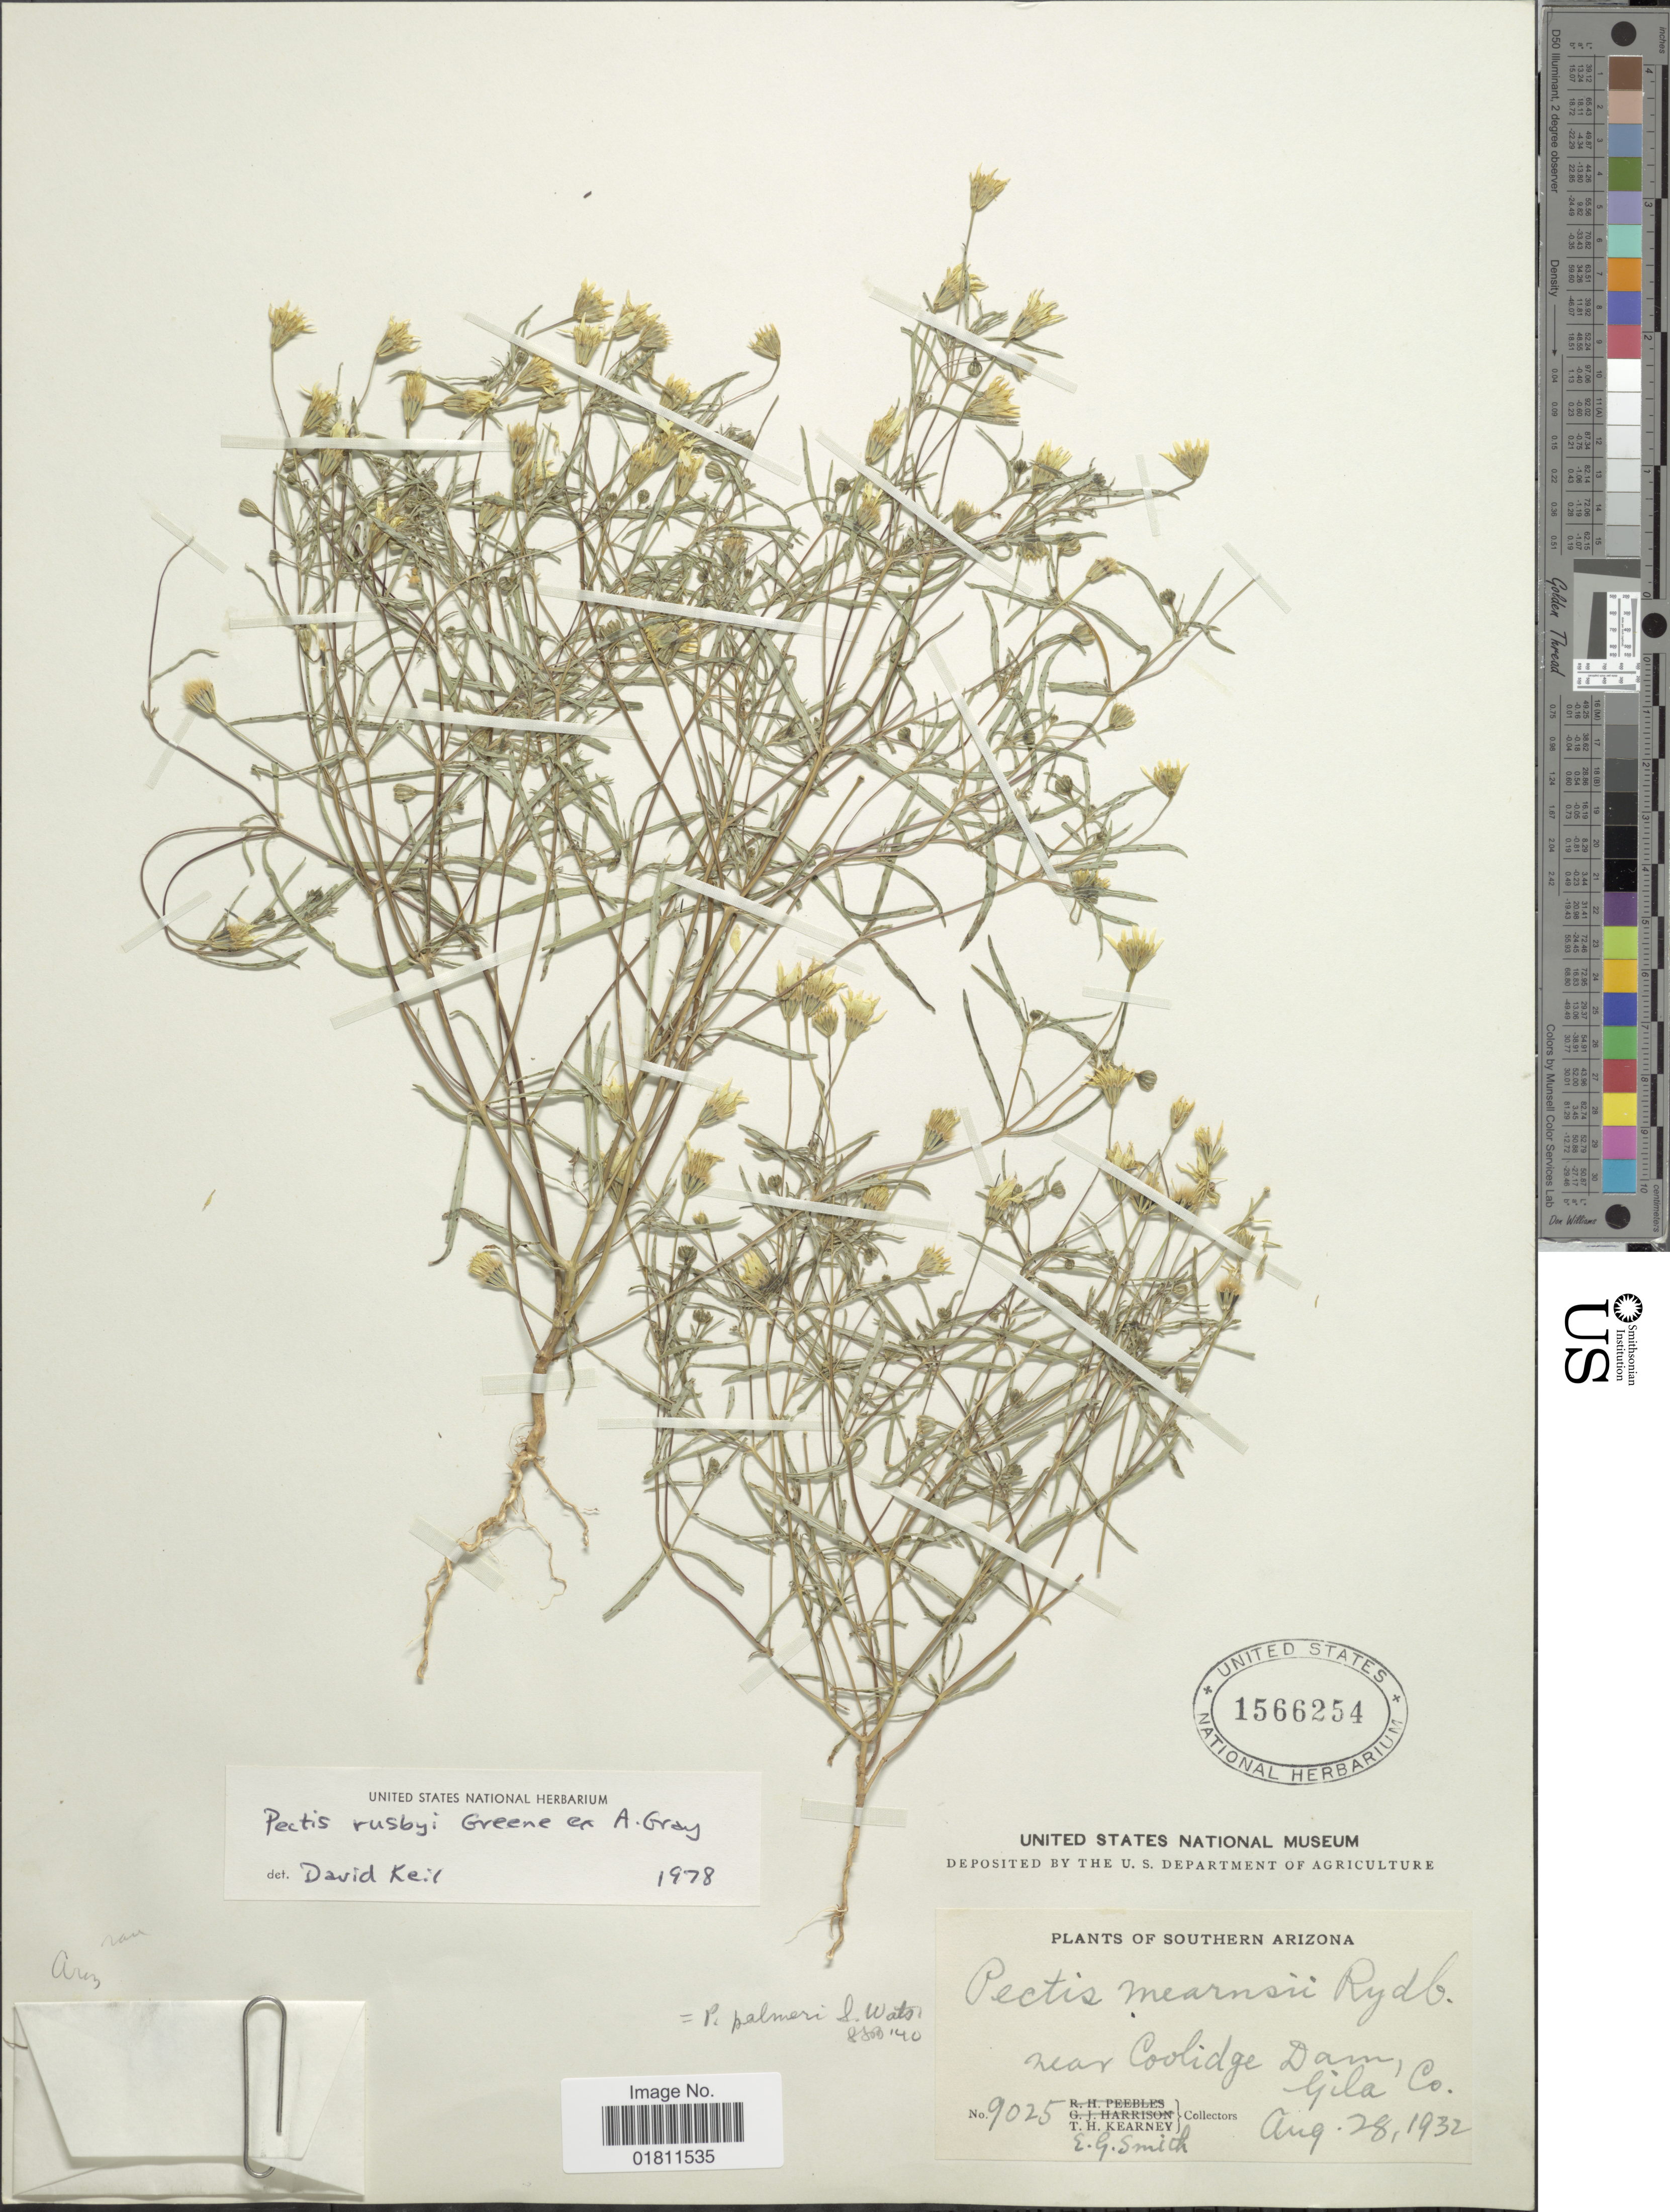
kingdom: Plantae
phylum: Tracheophyta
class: Magnoliopsida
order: Asterales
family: Asteraceae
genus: Pectis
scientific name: Pectis rusbyi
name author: Greene ex A. Gray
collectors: T. H. Kearney & E. G. Smith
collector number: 9025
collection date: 1932-08-28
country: United States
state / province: Arizona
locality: Southern Arizona, near Coolidge Dam, Gila Co.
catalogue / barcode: US 1566254